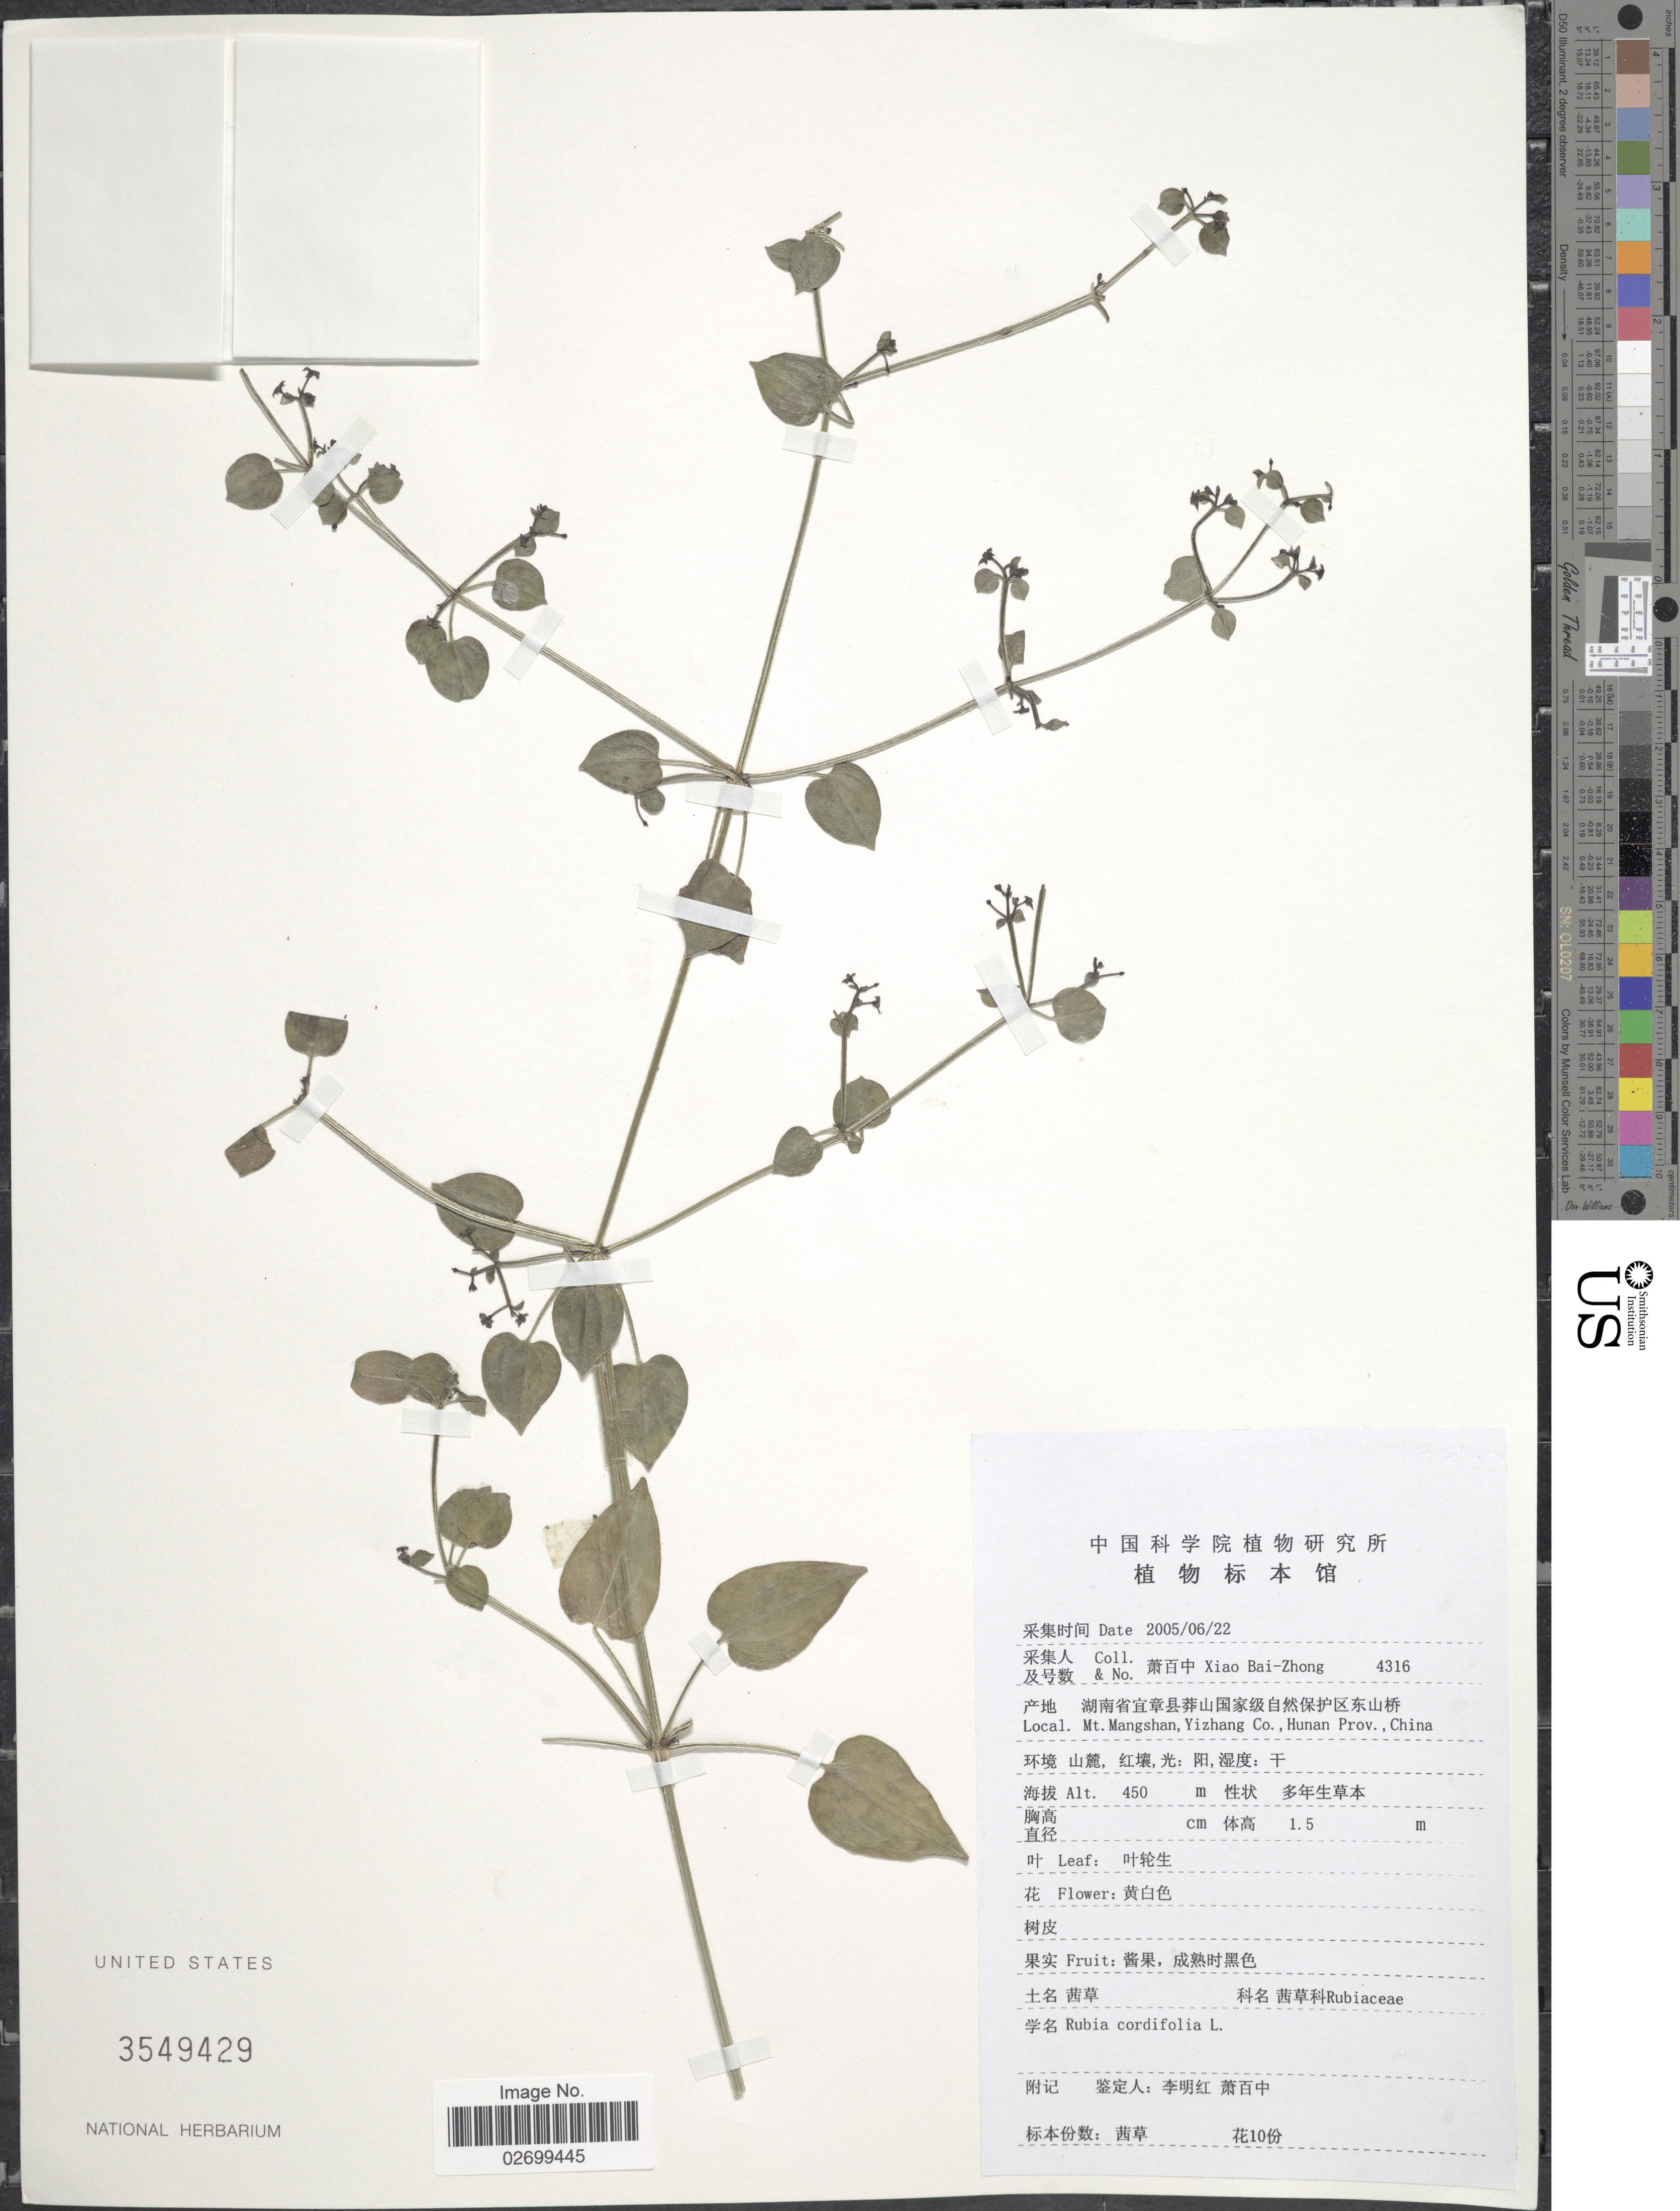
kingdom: Plantae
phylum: Tracheophyta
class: Magnoliopsida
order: Gentianales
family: Rubiaceae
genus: Rubia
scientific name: Rubia cordifolia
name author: L.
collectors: B. Z. Xiao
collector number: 4316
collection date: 2005-06-22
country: China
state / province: Hunan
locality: Mt. Mangshan, Yizhang Co.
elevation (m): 450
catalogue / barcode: US 3549429